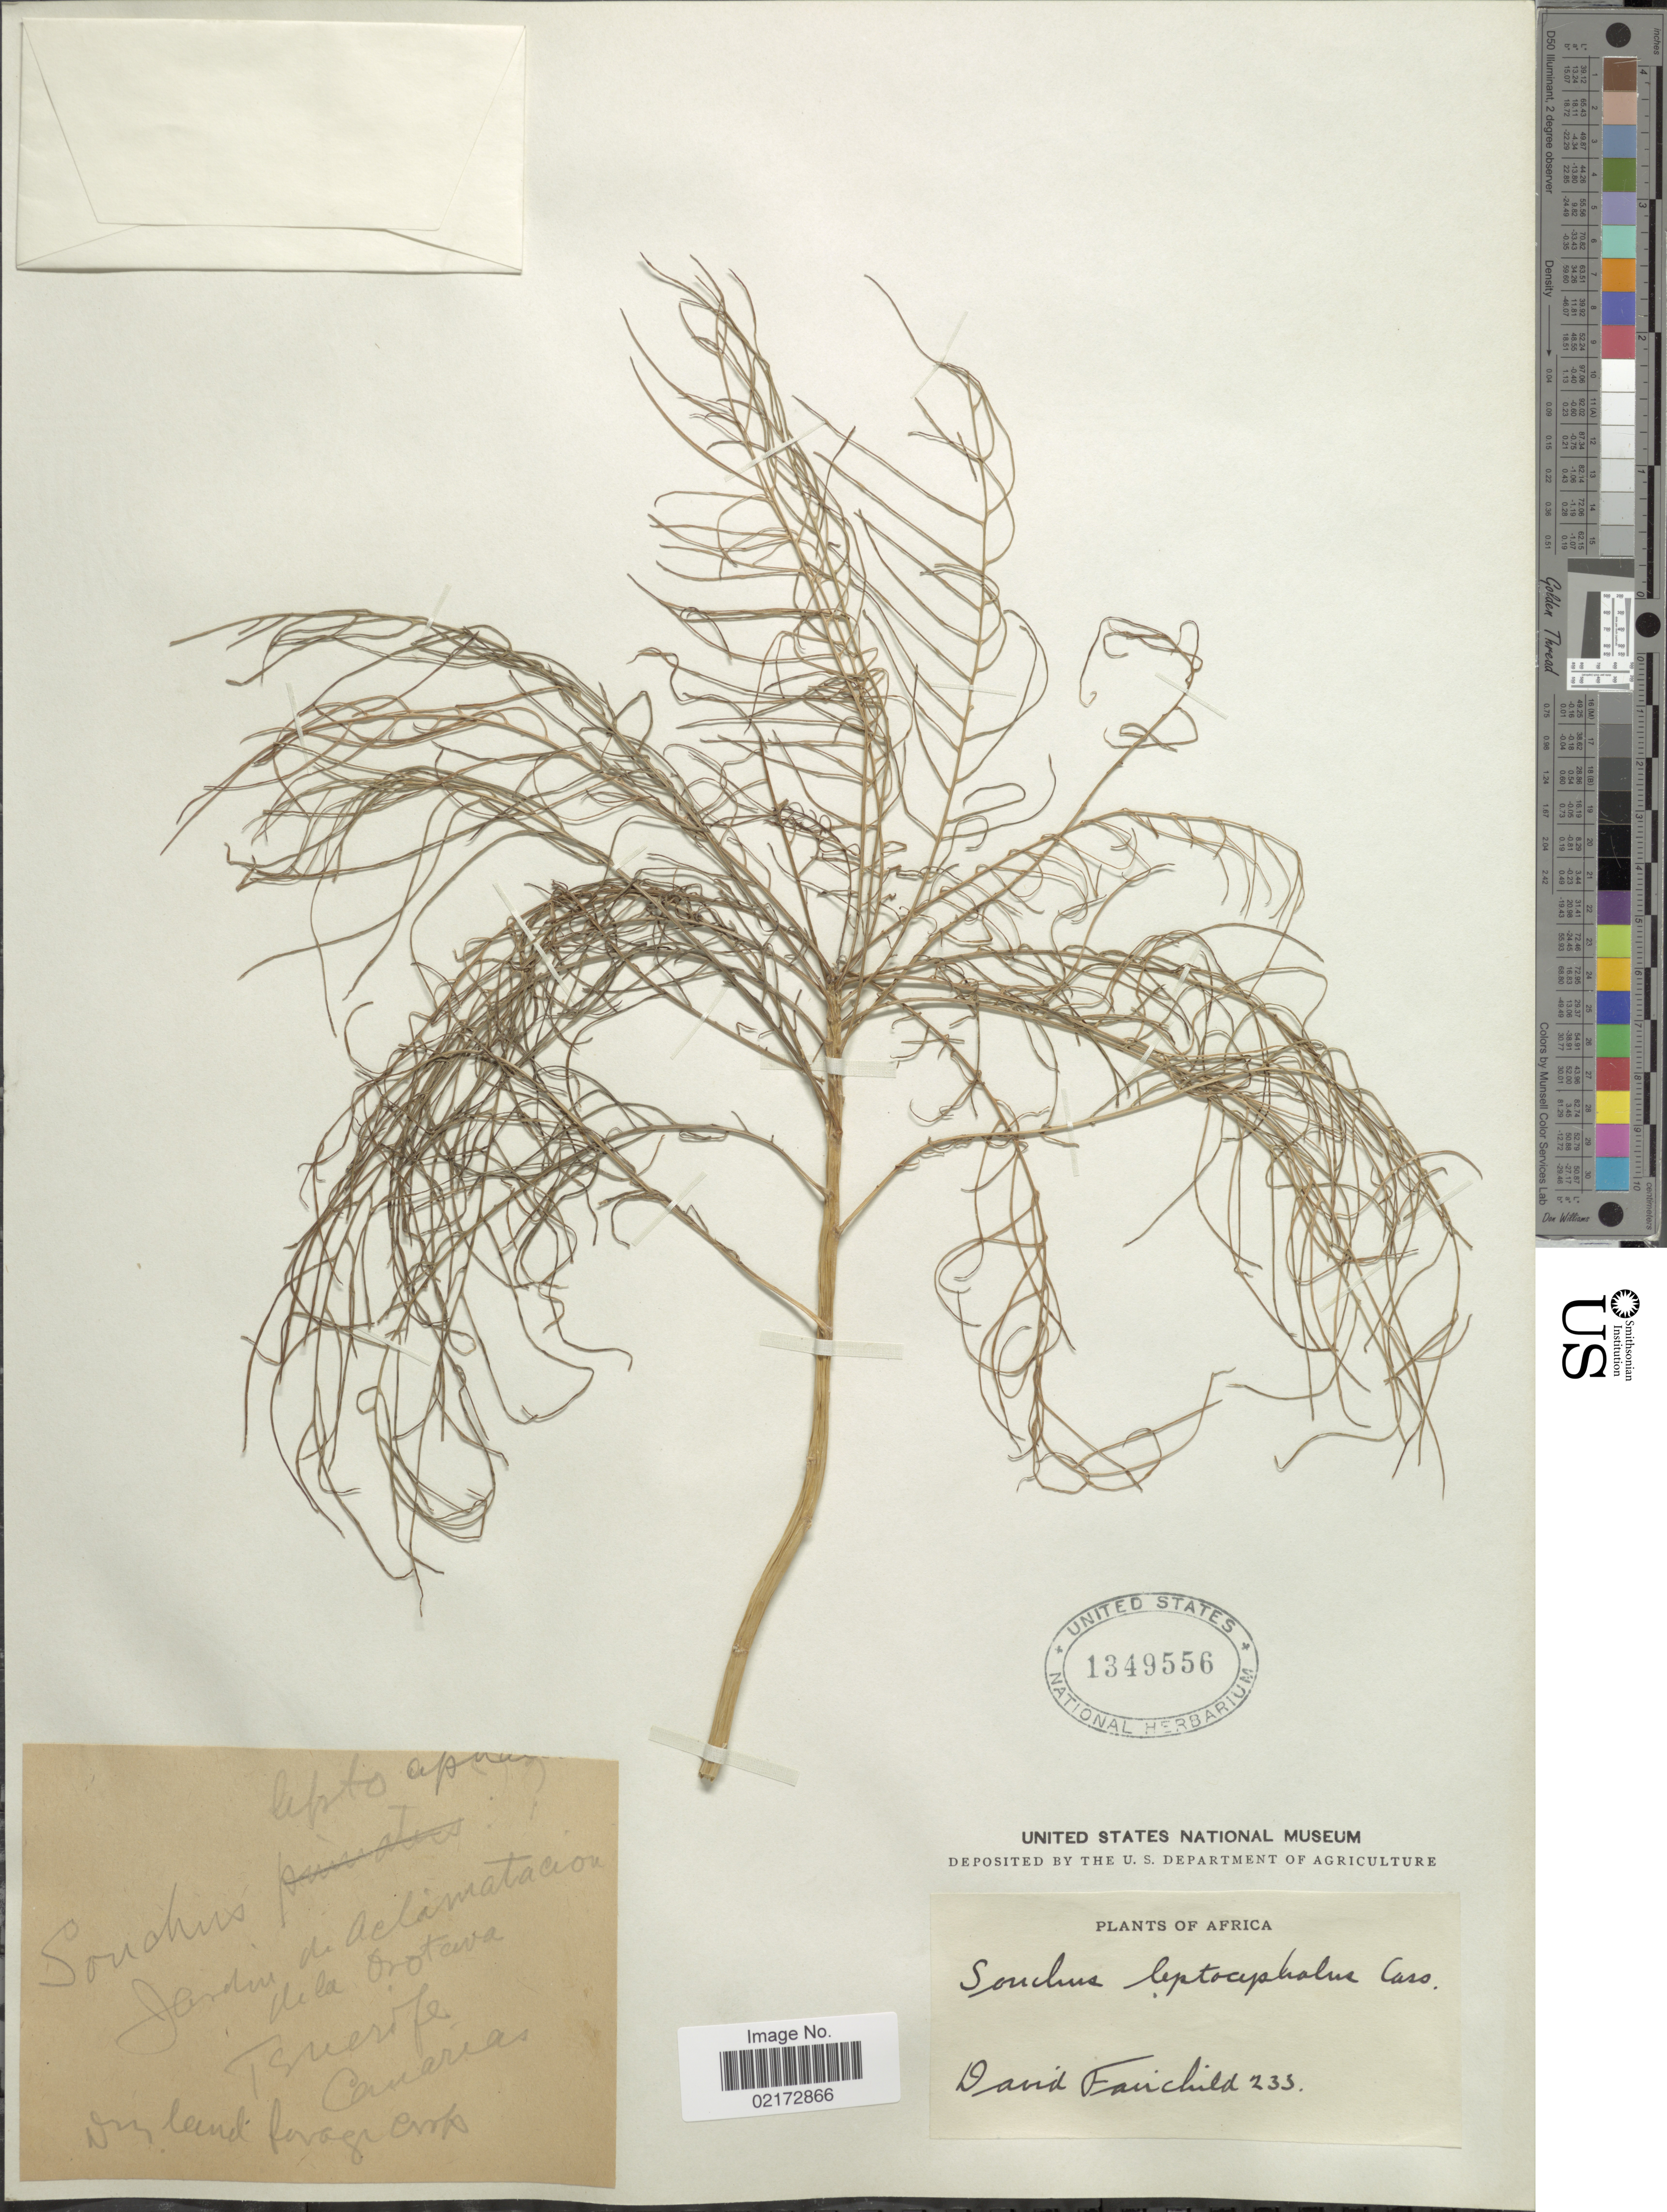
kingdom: Plantae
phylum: Tracheophyta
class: Magnoliopsida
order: Asterales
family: Asteraceae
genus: Sonchus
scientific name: Sonchus leptocephalus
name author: Cass.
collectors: D. Fairchild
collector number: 235*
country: Spain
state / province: Canarias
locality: Jardin de Aclamatacion de la Orotava, Tenerife, Canarias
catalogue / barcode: US 1349556